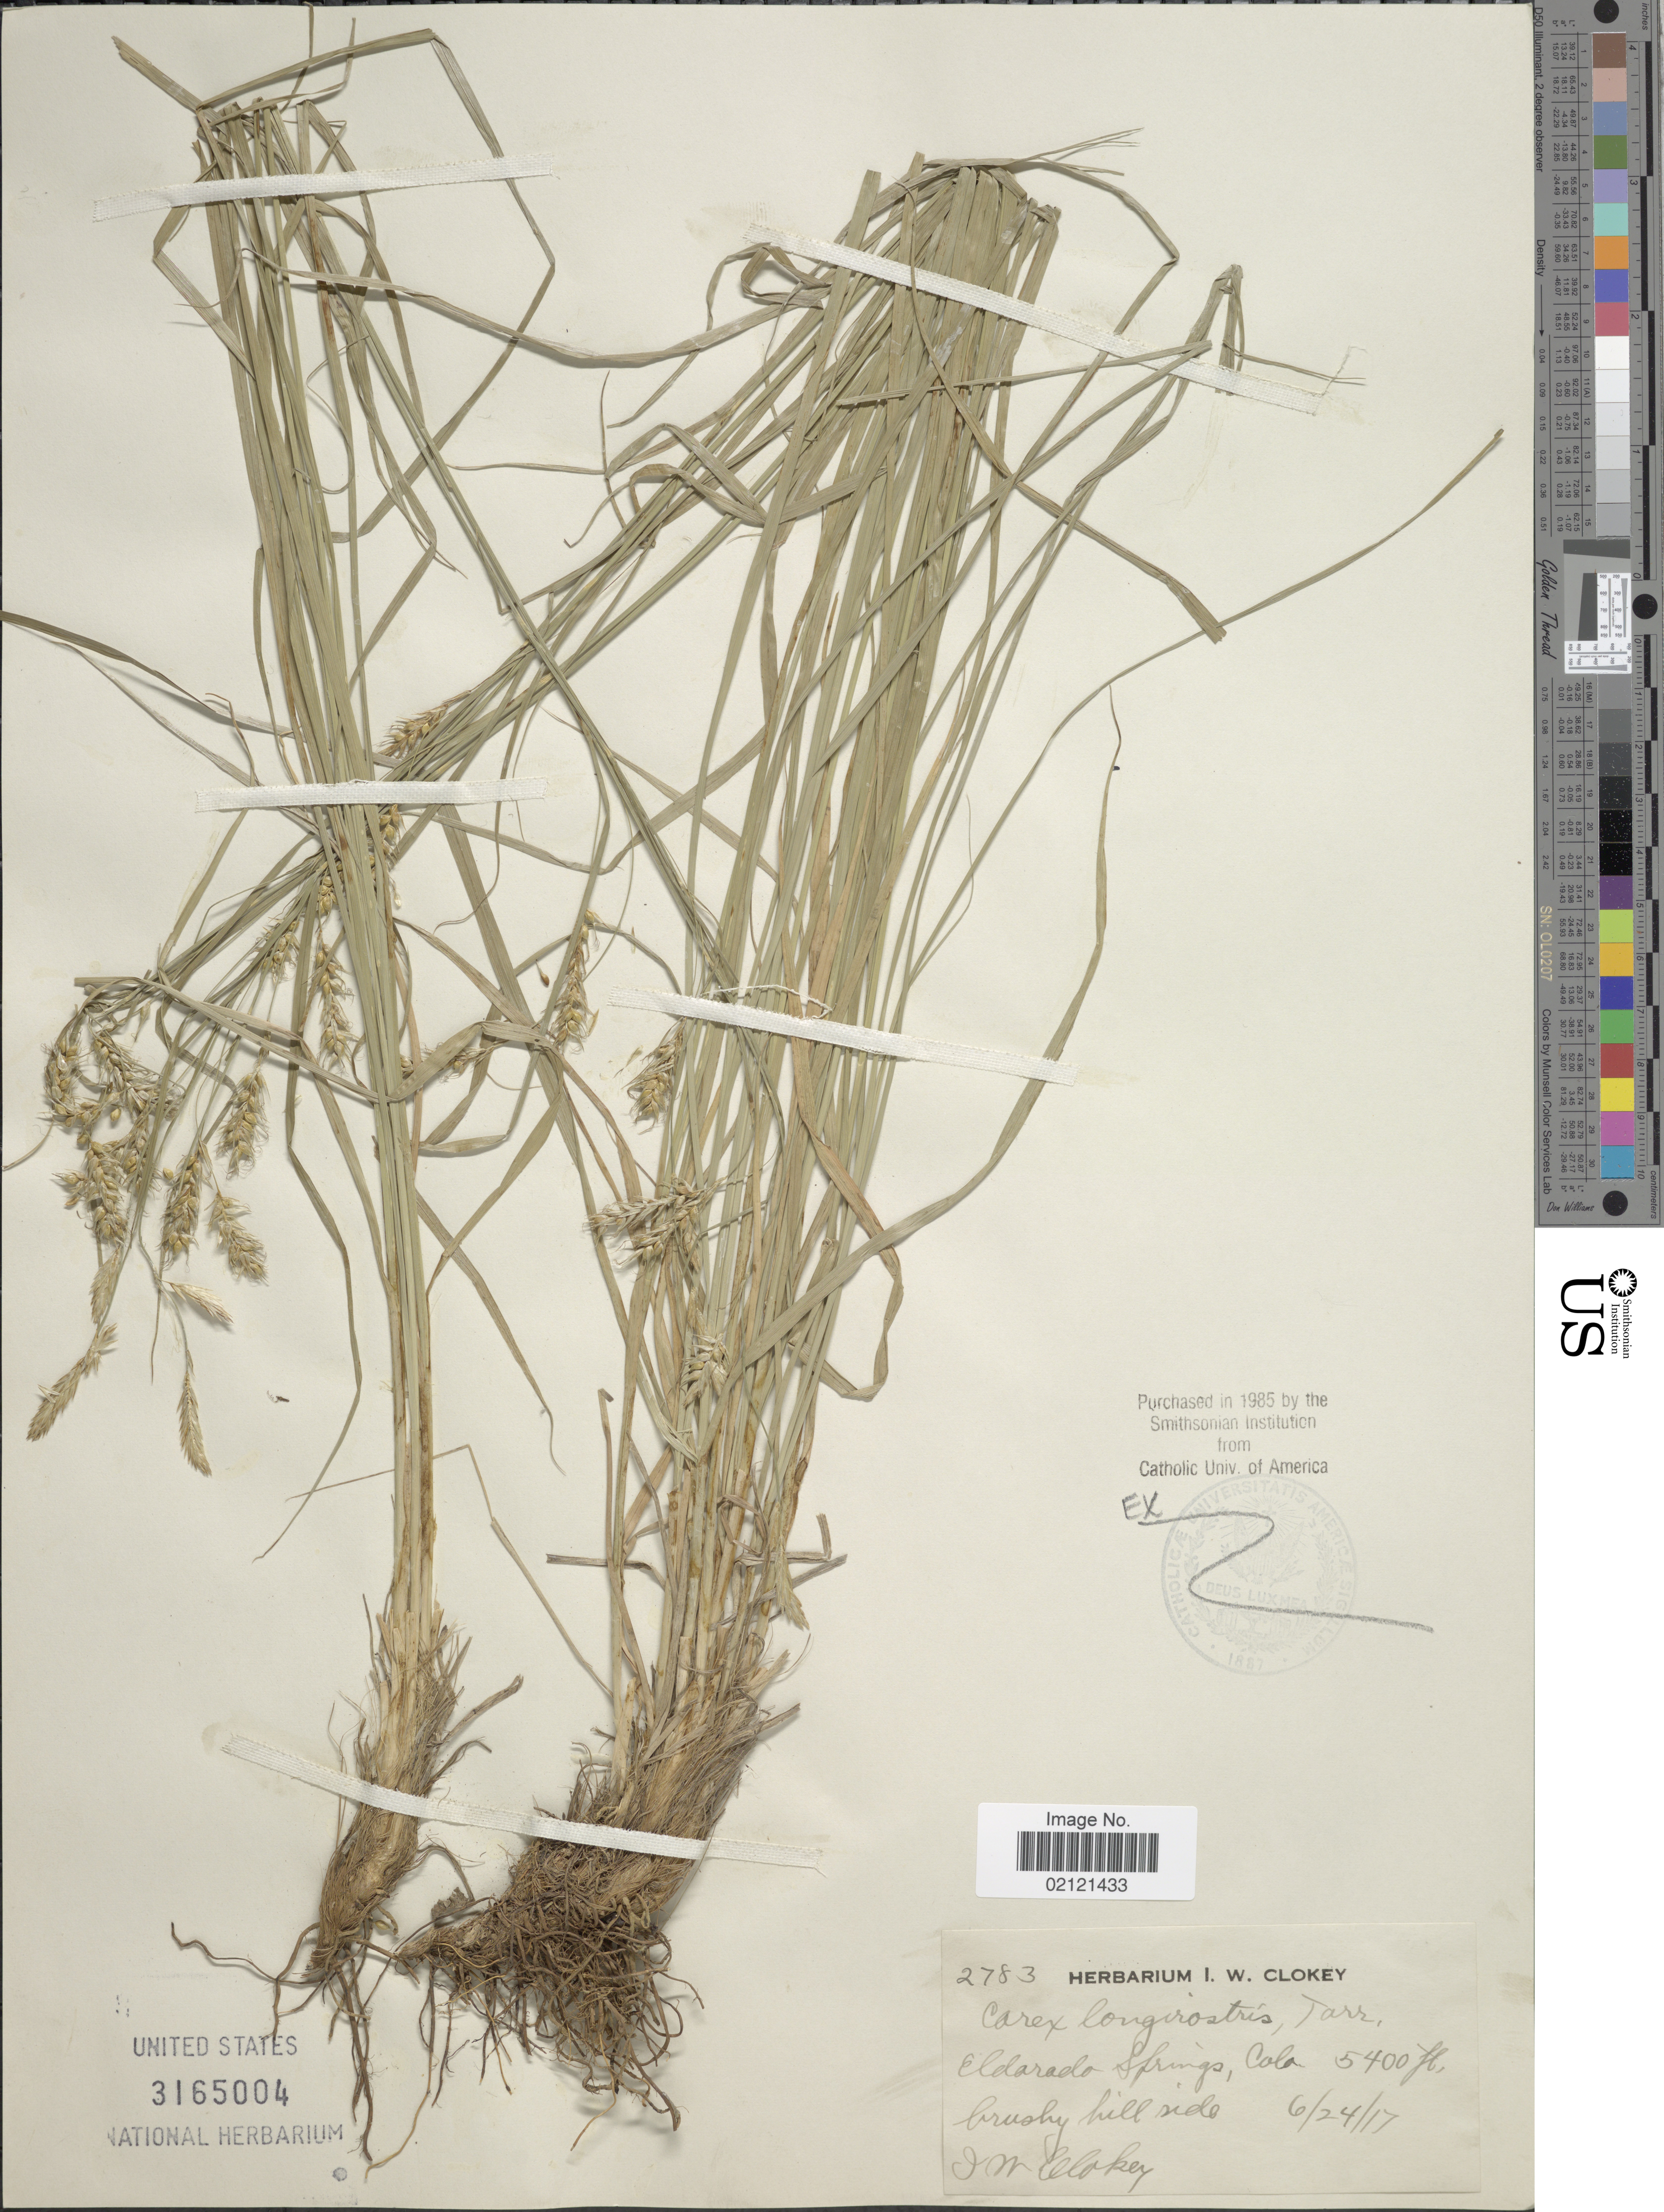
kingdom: Plantae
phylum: Tracheophyta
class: Liliopsida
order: Poales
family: Cyperaceae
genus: Carex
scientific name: Carex sprengelii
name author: Dewey ex Spreng.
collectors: I. W. Clokey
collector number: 2783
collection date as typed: Transcribed d/m/y: 24/6/17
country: United States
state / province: Colorado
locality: Eldorado Springs, Colo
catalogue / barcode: US 3165004